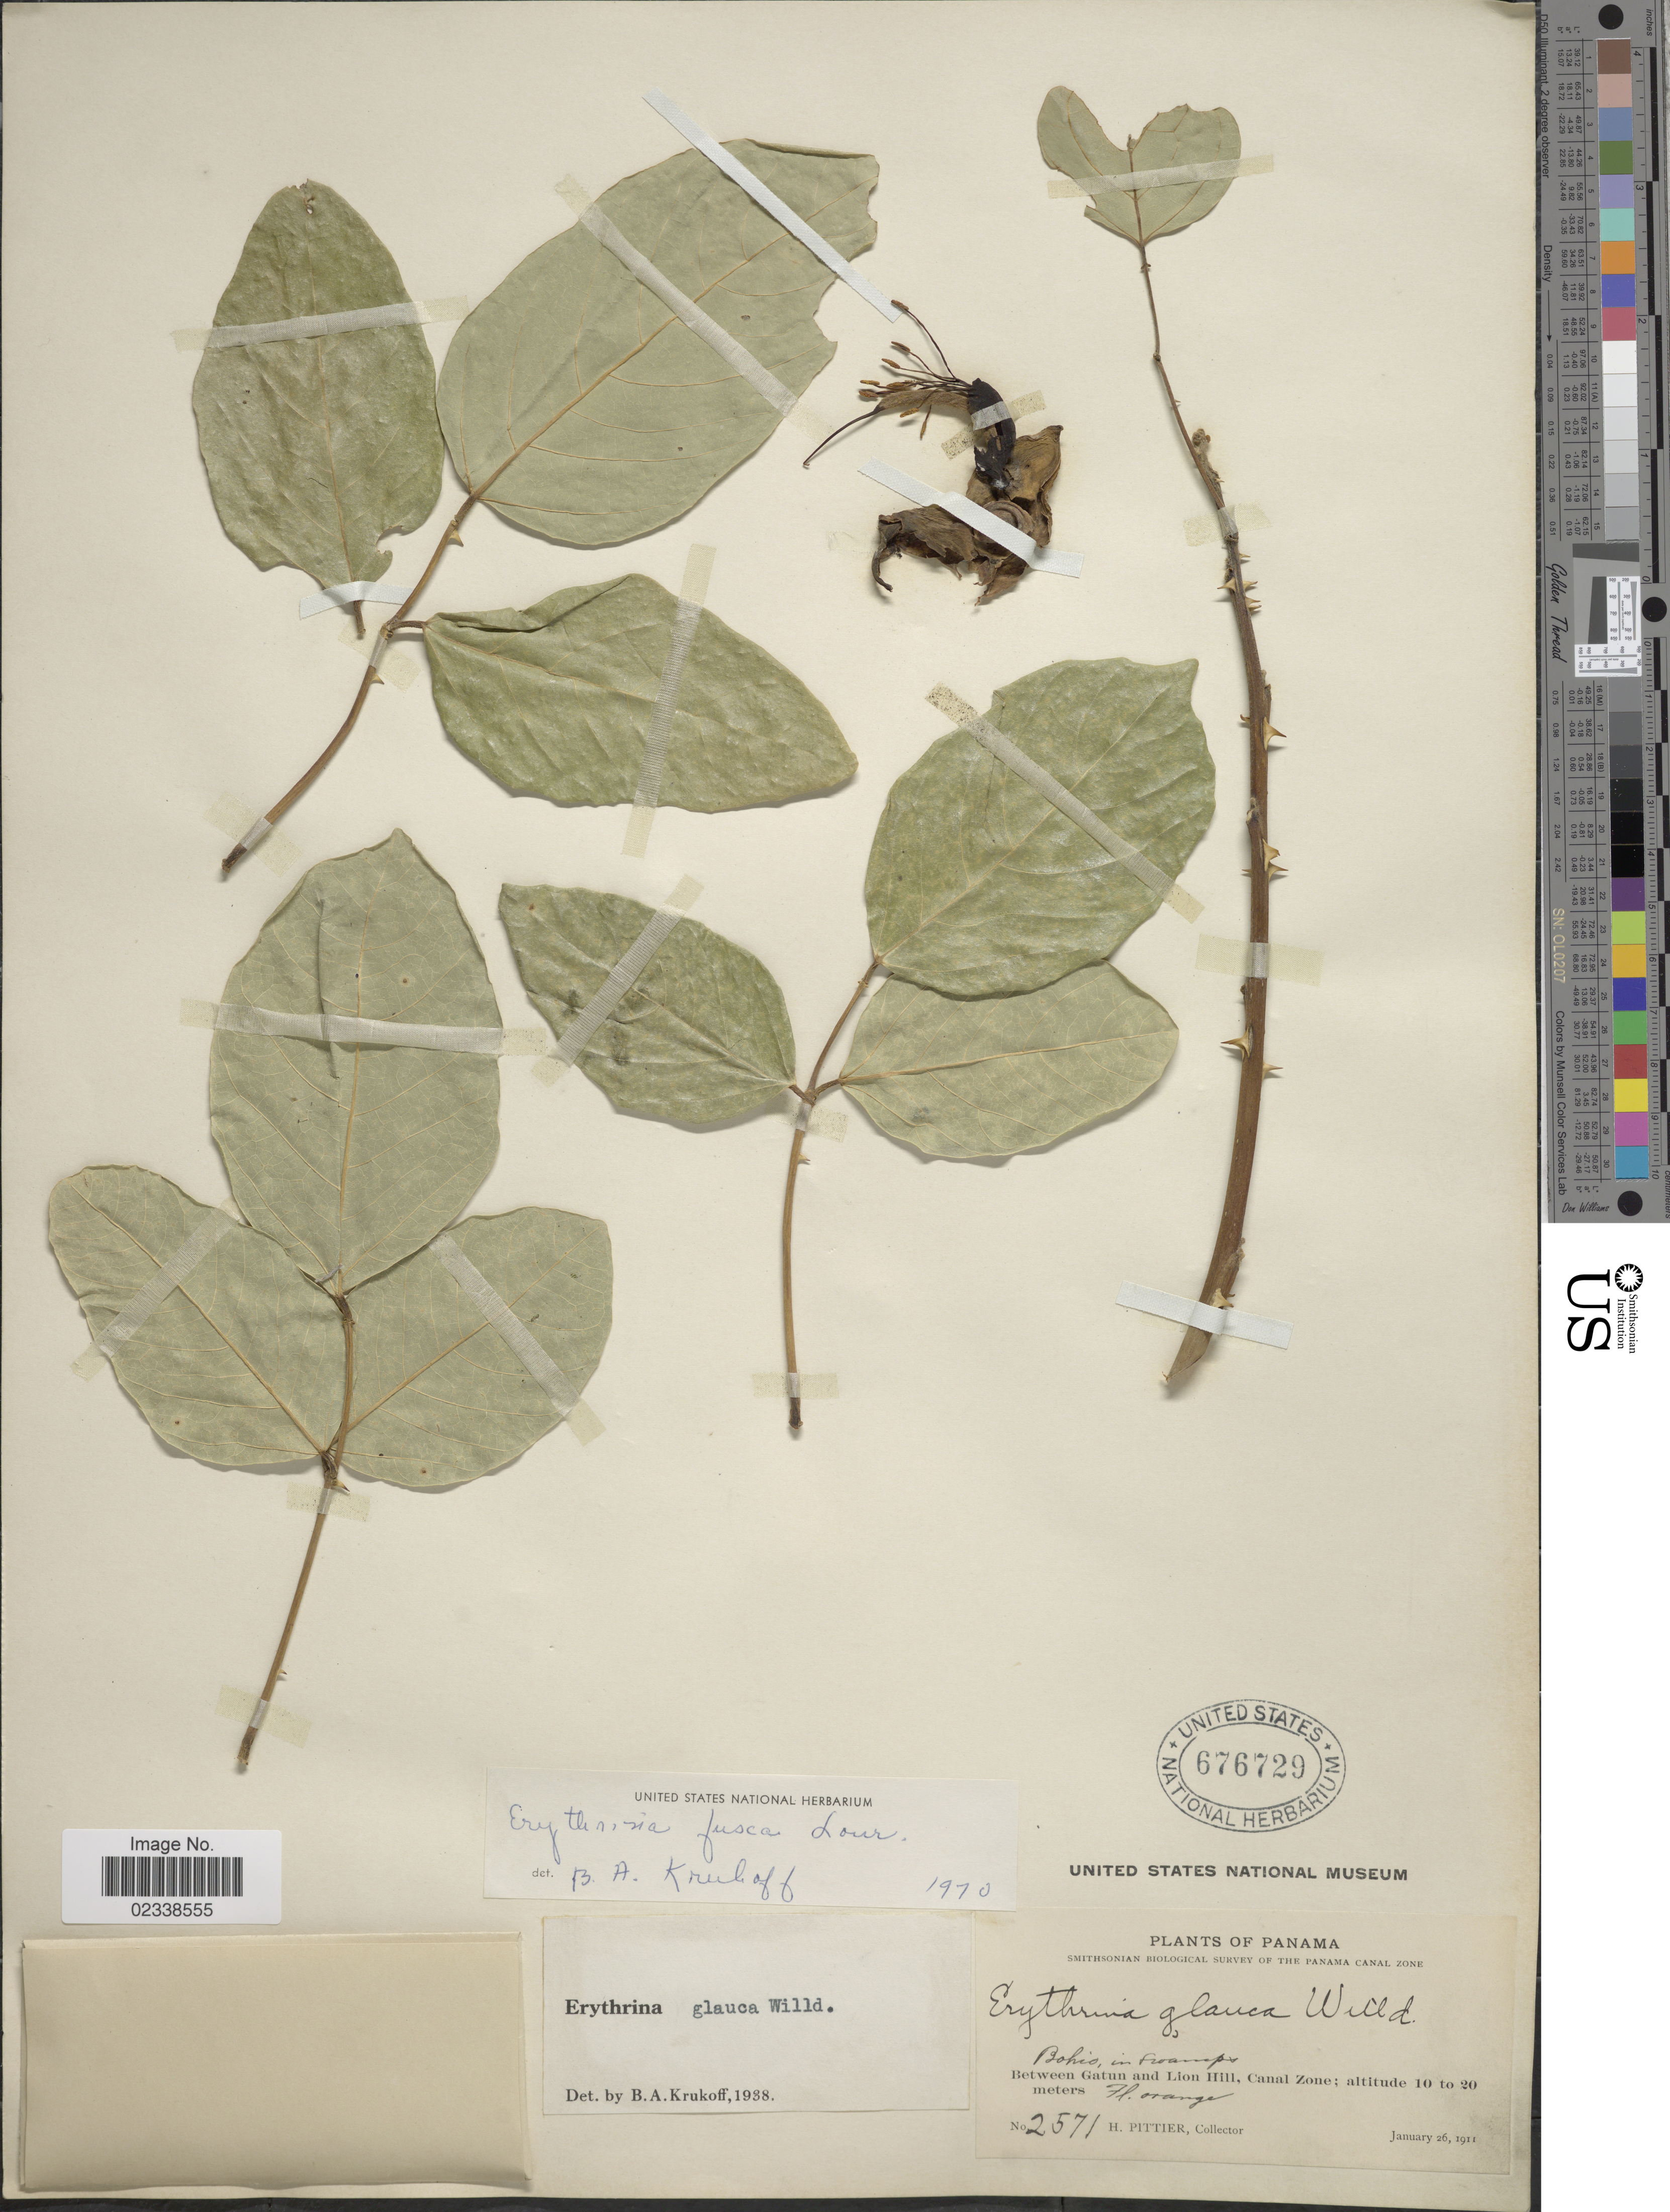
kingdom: Plantae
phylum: Tracheophyta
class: Magnoliopsida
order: Fabales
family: Fabaceae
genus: Erythrina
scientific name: Erythrina fusca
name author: Lour.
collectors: H. F. Pittier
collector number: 2571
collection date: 1911-01-26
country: Panama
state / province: Colón / Panamá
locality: Panama Canal Zone, Bohio, between Gatun and Lion Hill, Canal Zone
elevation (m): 10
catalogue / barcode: US 676729